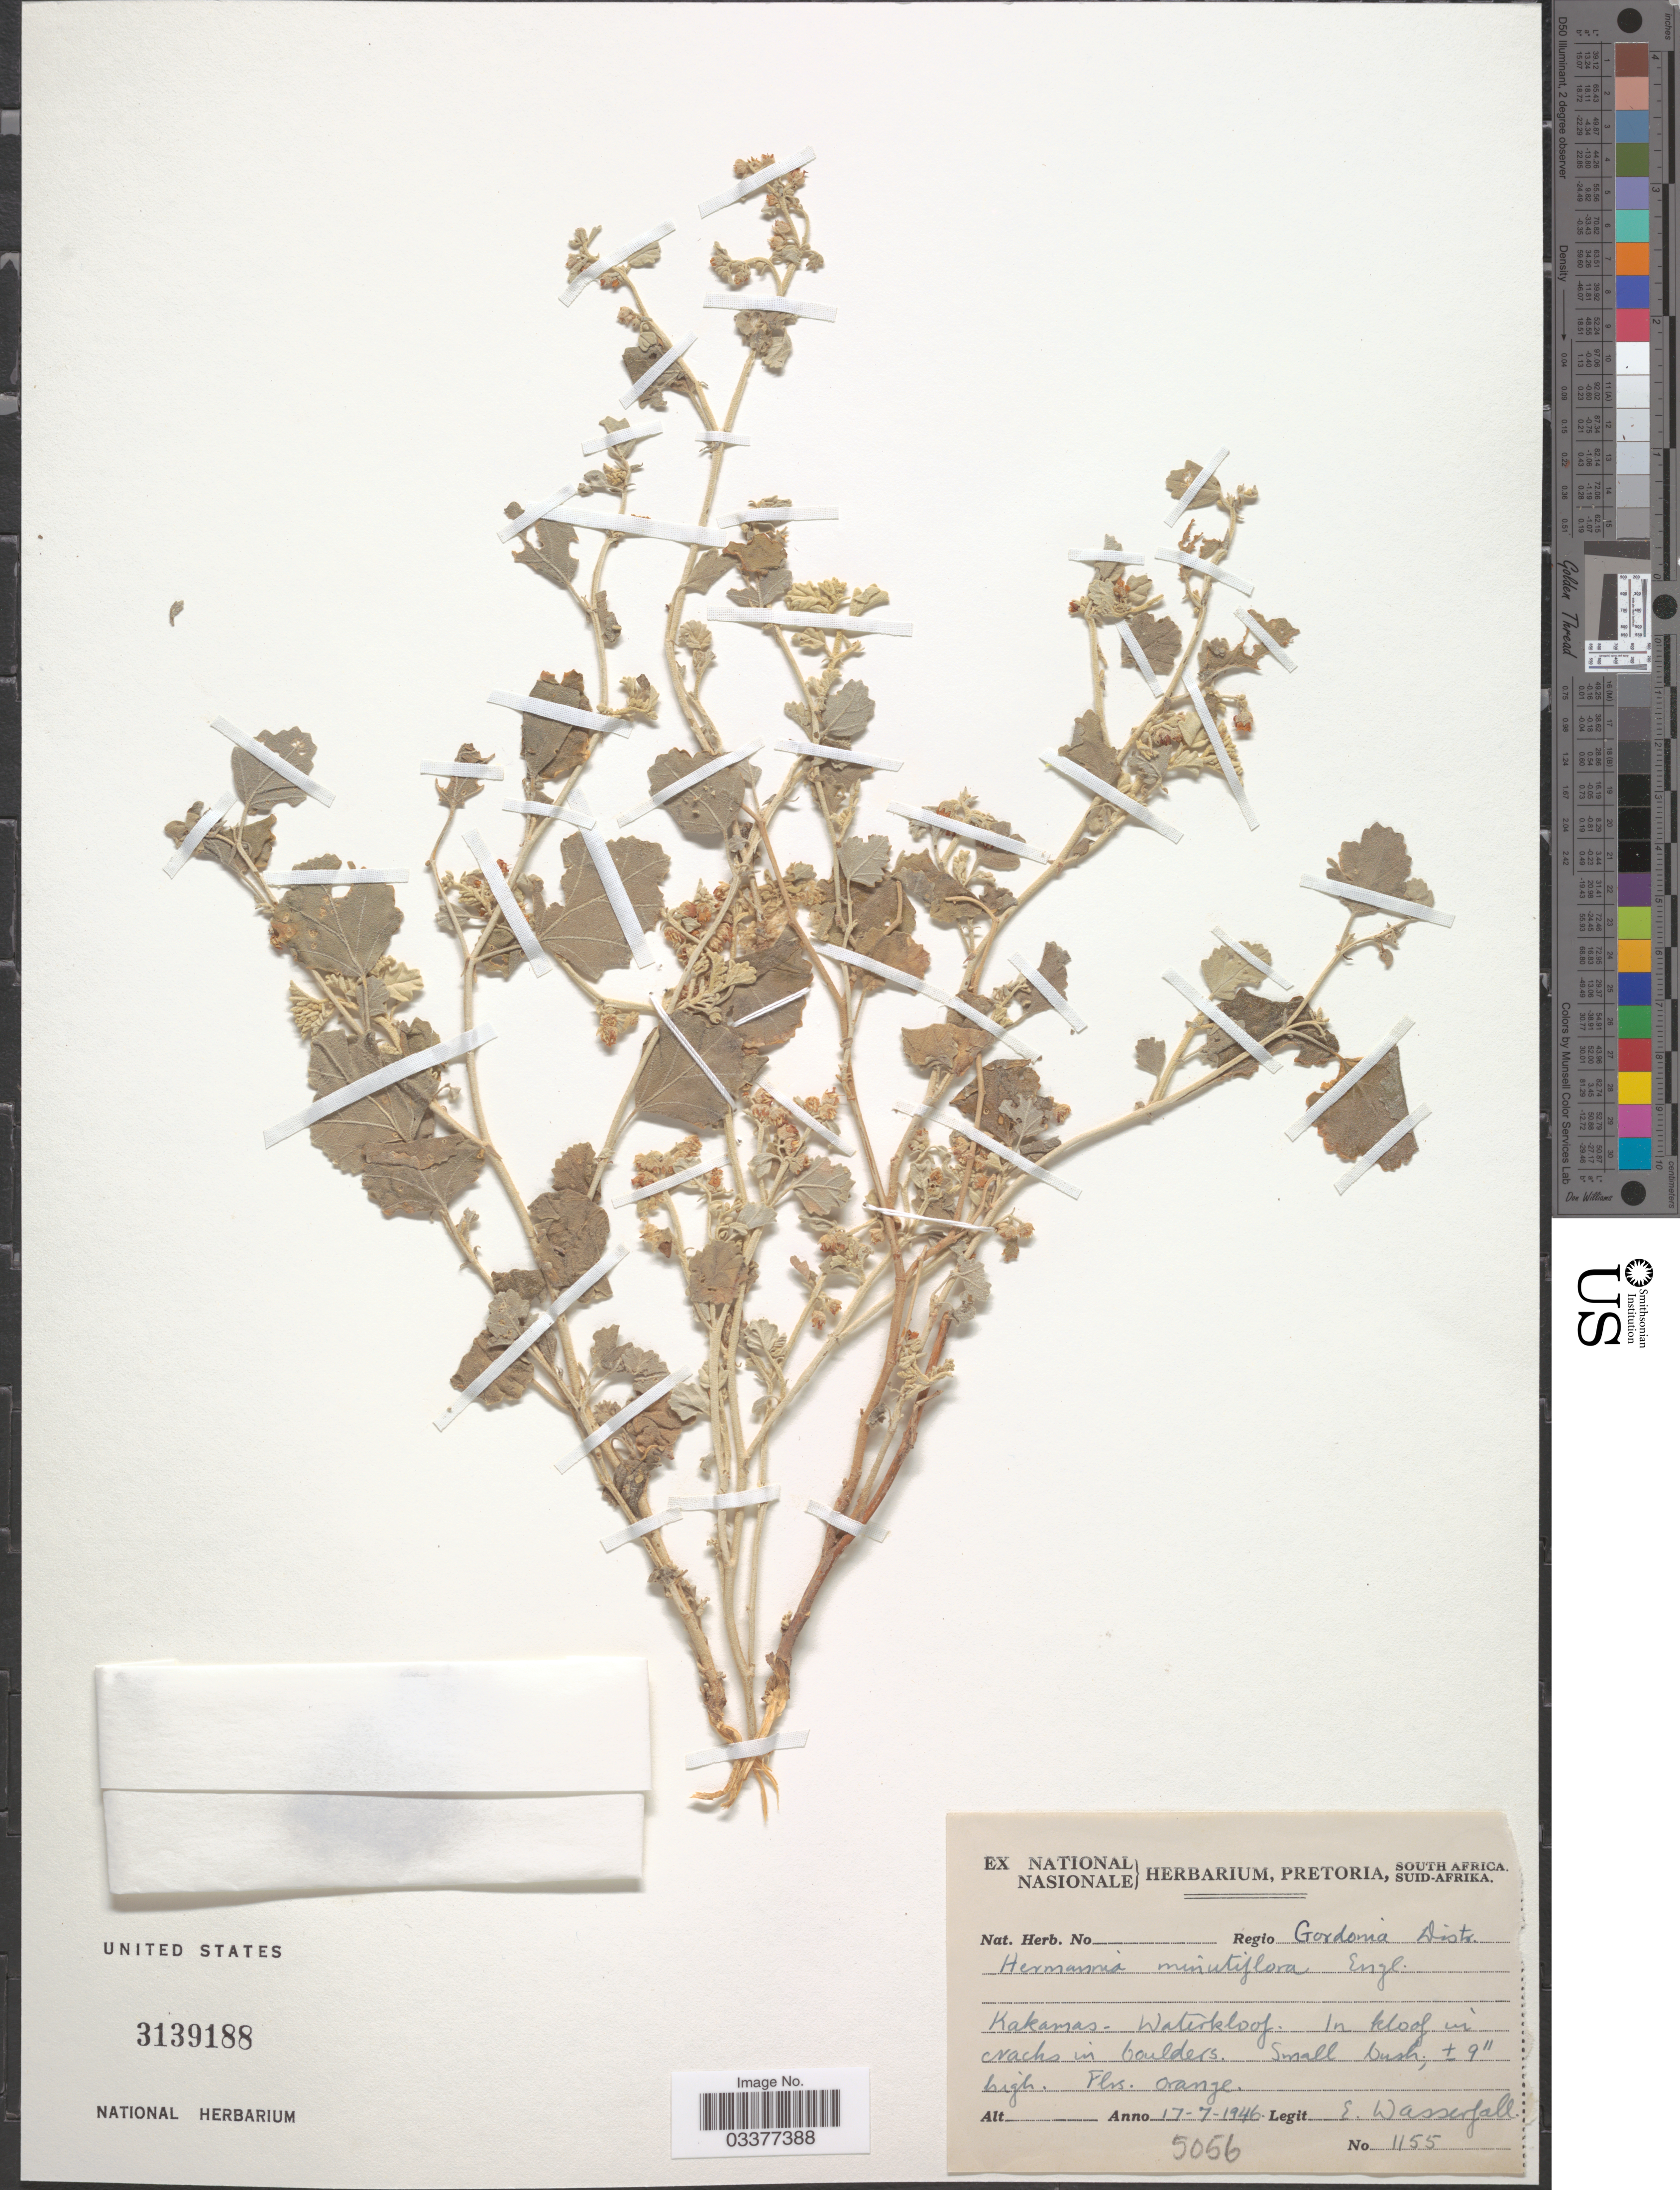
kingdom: Plantae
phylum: Tracheophyta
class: Magnoliopsida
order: Malvales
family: Malvaceae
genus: Hermannia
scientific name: Hermannia minutiflora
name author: Engl.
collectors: E. Wasserfall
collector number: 1155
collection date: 1946-07-17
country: South Africa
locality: Regio Gordoma Distr. Kakamas - Waterkloof.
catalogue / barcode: US 3139188